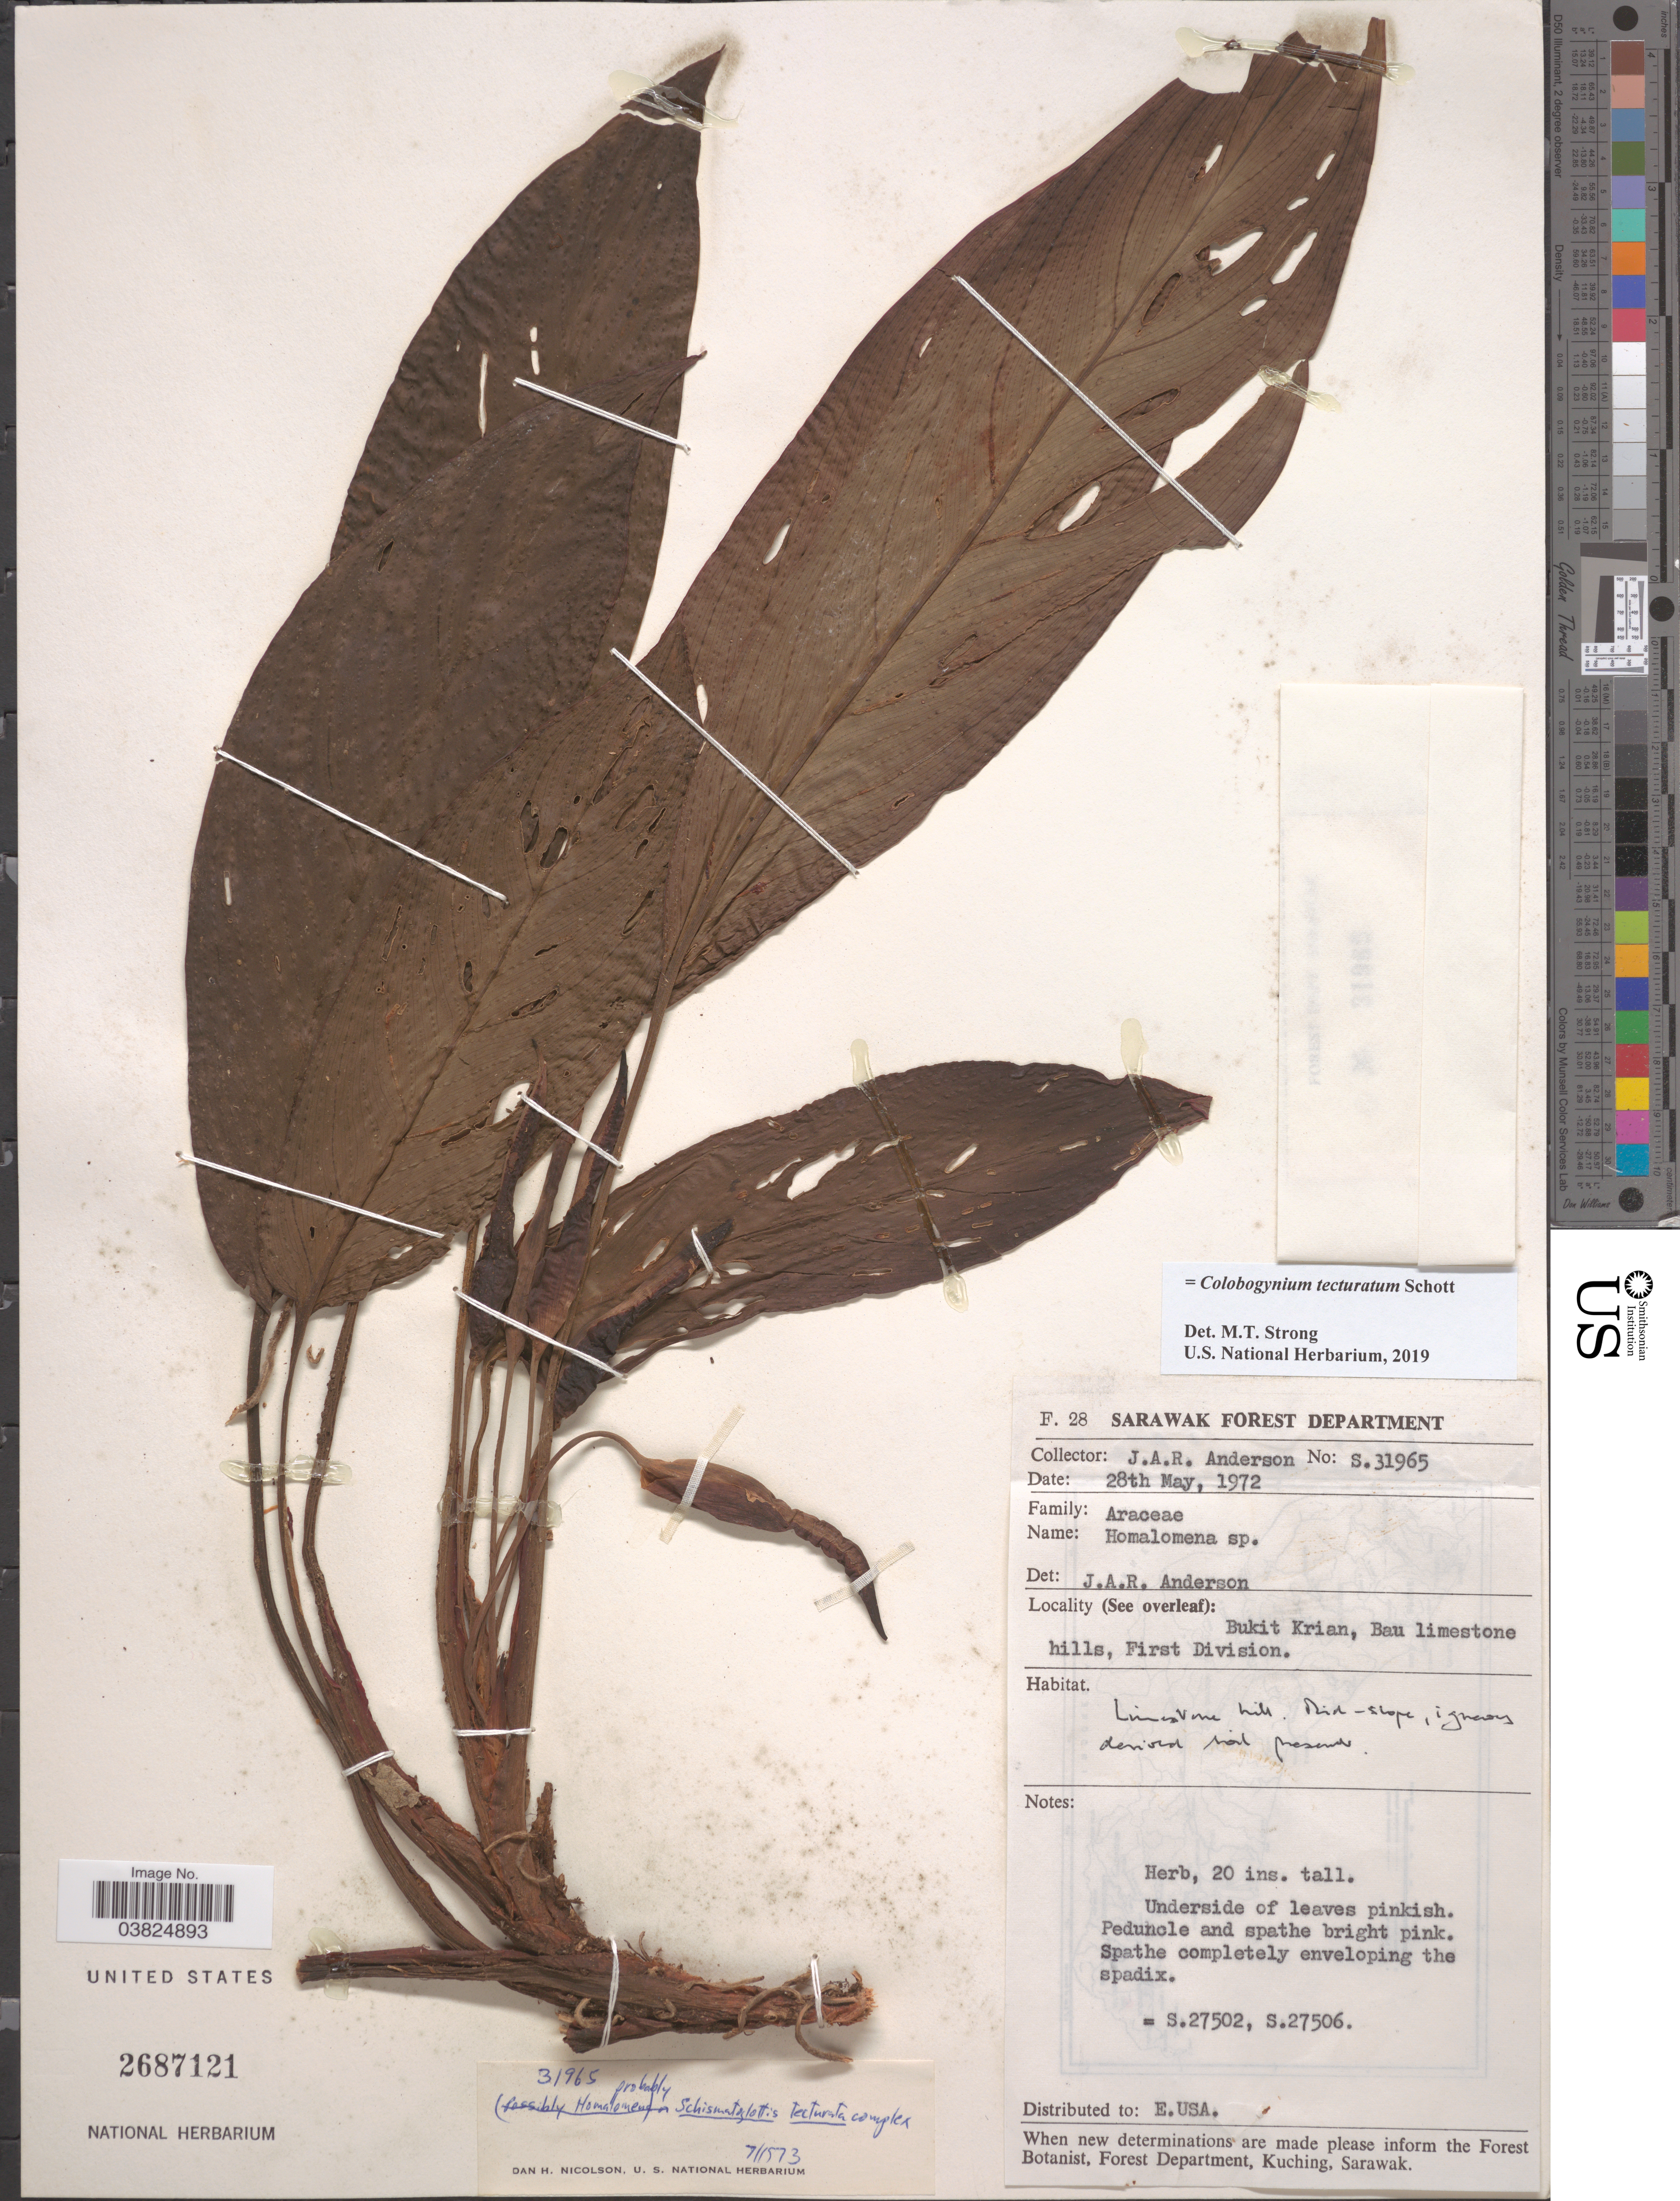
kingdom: Plantae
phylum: Tracheophyta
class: Liliopsida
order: Alismatales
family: Araceae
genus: Colobogynium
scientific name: Colobogynium tecturatum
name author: Schott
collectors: J. A. R. Anderson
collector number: S.31965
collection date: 1972-05-28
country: Malaysia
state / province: Sarawak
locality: Bukit Krian, Bau limestone hills, First Division.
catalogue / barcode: US 2687121